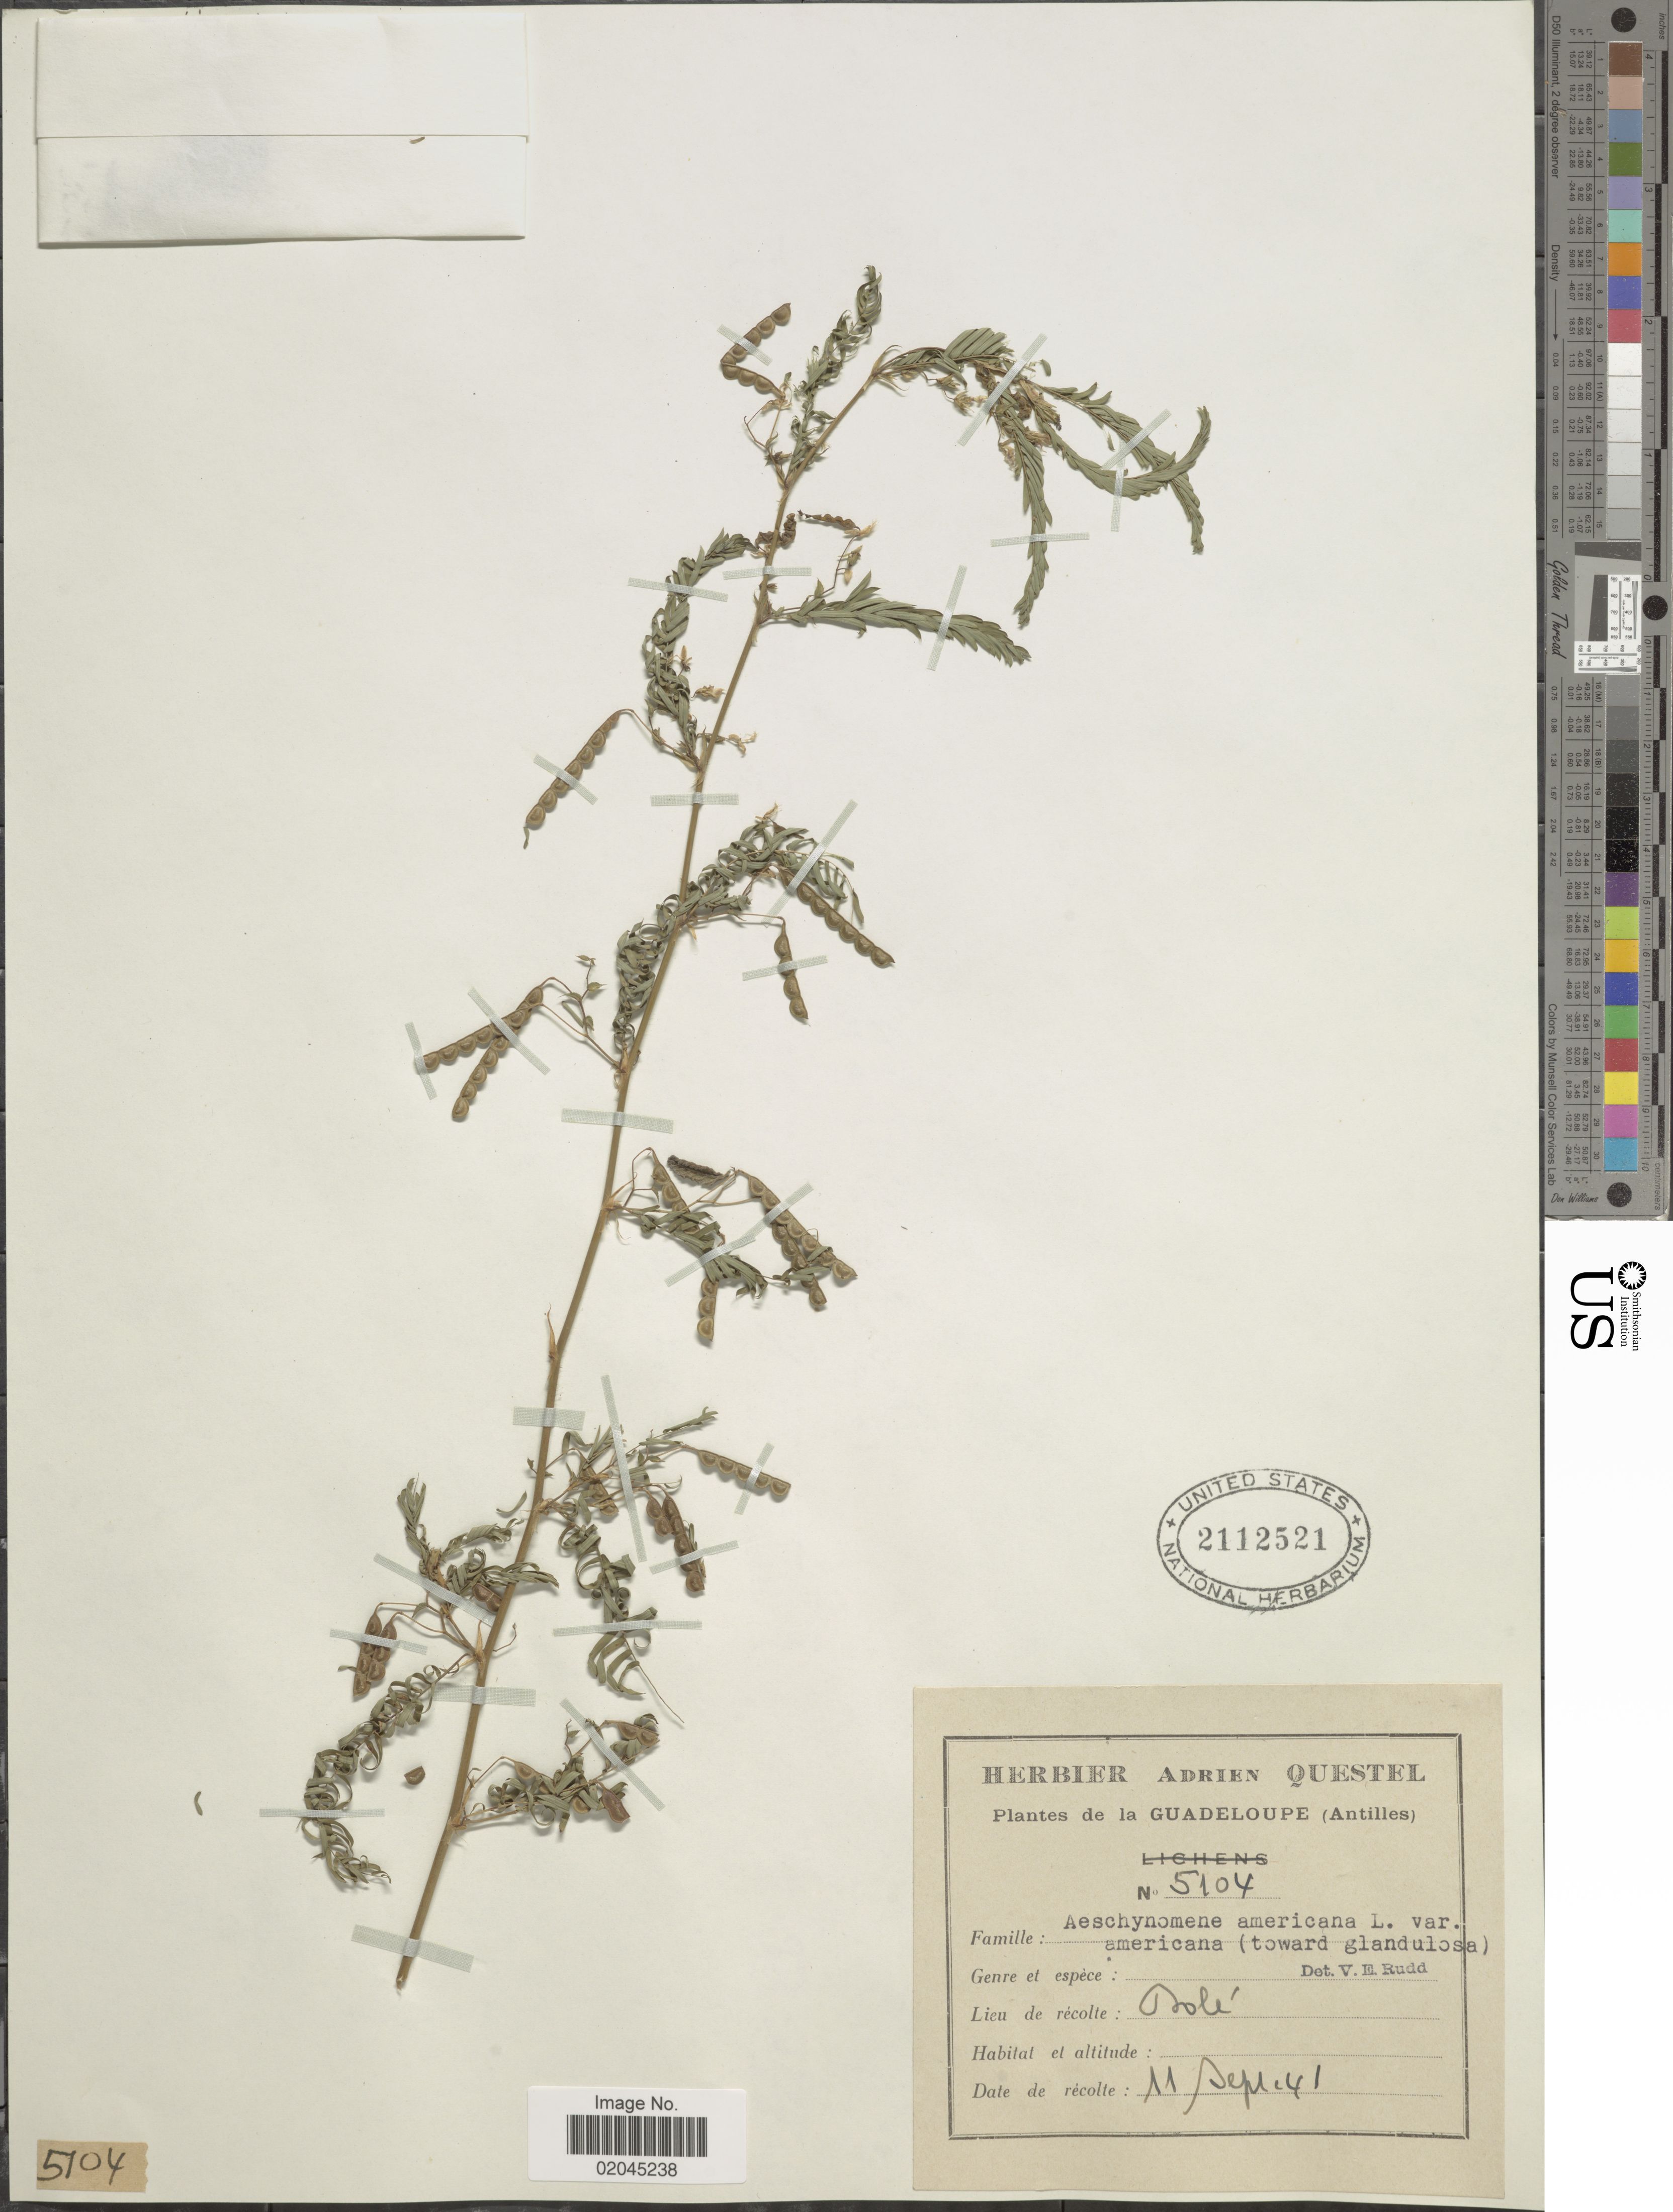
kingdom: Plantae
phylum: Tracheophyta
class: Magnoliopsida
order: Fabales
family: Fabaceae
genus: Aeschynomene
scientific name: Aeschynomene americana var. americana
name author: L.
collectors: ex herb. A. Questal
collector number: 5104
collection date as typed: Transcribed d/m/y: 11/9/41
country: Guadeloupe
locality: (Antilles), Bolé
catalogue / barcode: US 2112521